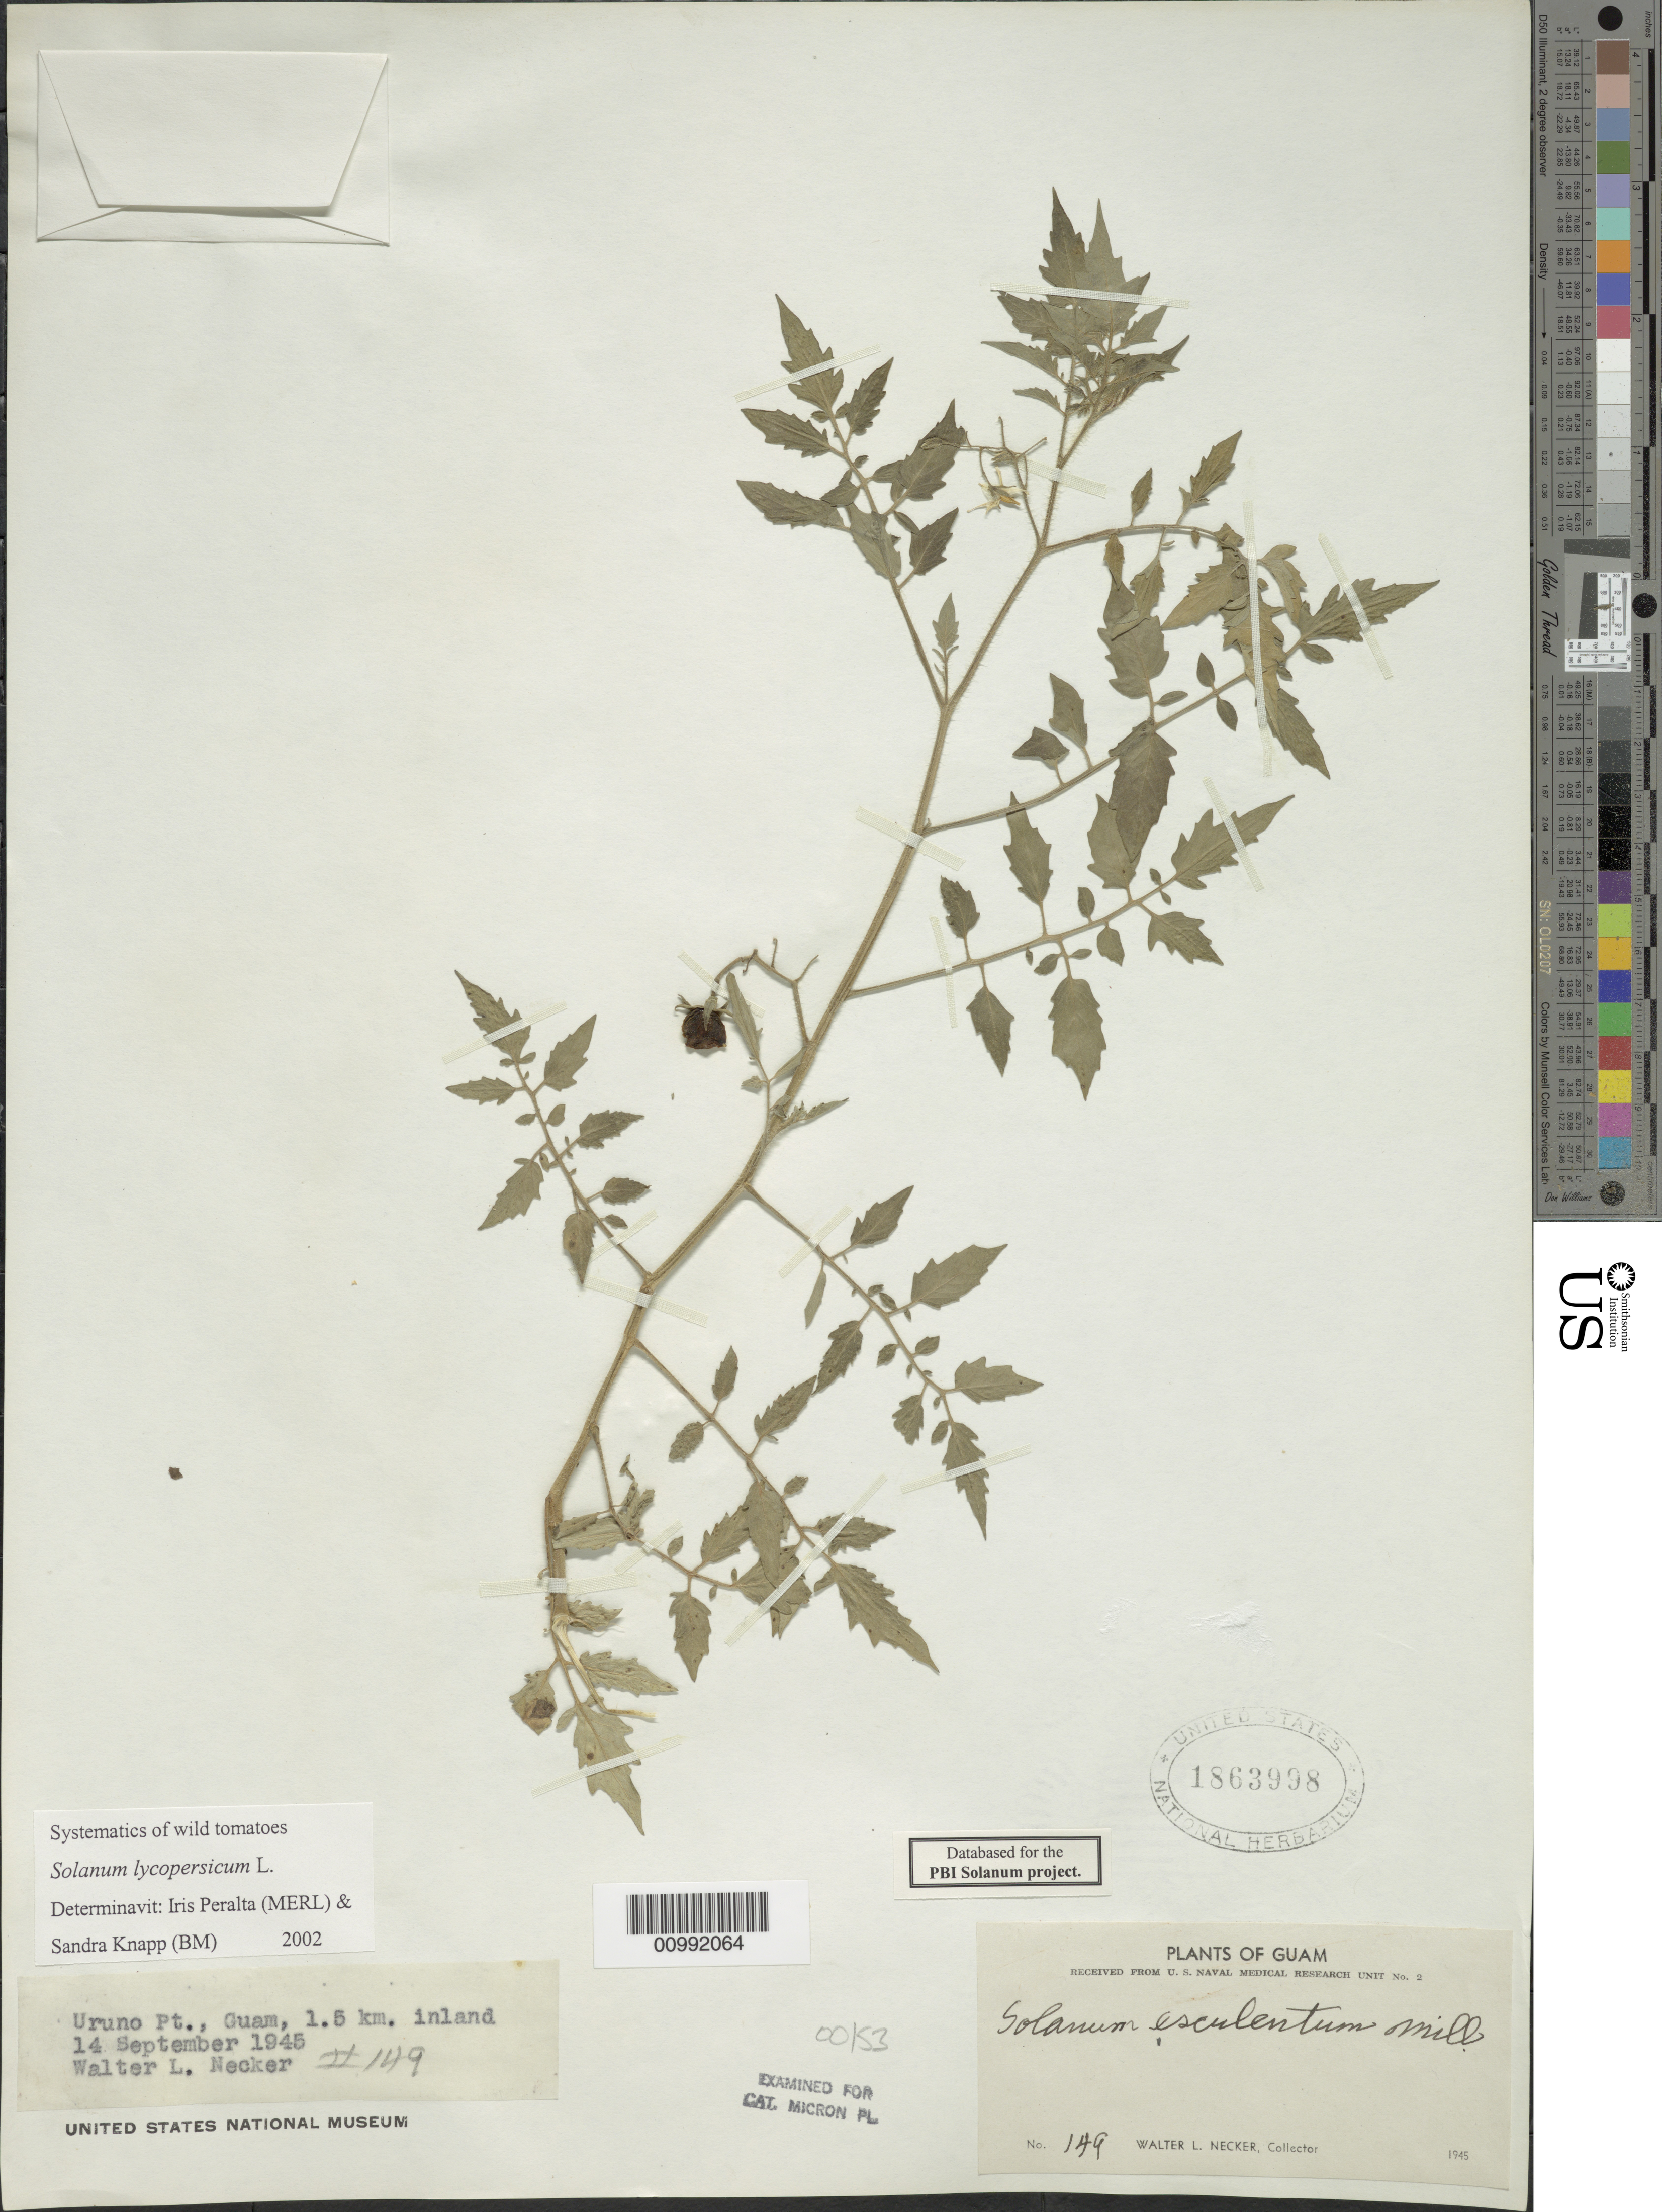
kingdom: Plantae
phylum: Tracheophyta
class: Magnoliopsida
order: Solanales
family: Solanaceae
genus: Solanum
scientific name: Solanum lycopersicum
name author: L.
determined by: Peralta, Iris E.; Knapp, S. D.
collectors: W. L. Necker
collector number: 149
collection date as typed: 1945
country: Guam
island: Guam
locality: Guam (received from US Naval Medical Research Unit no. 2)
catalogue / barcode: US 1863998